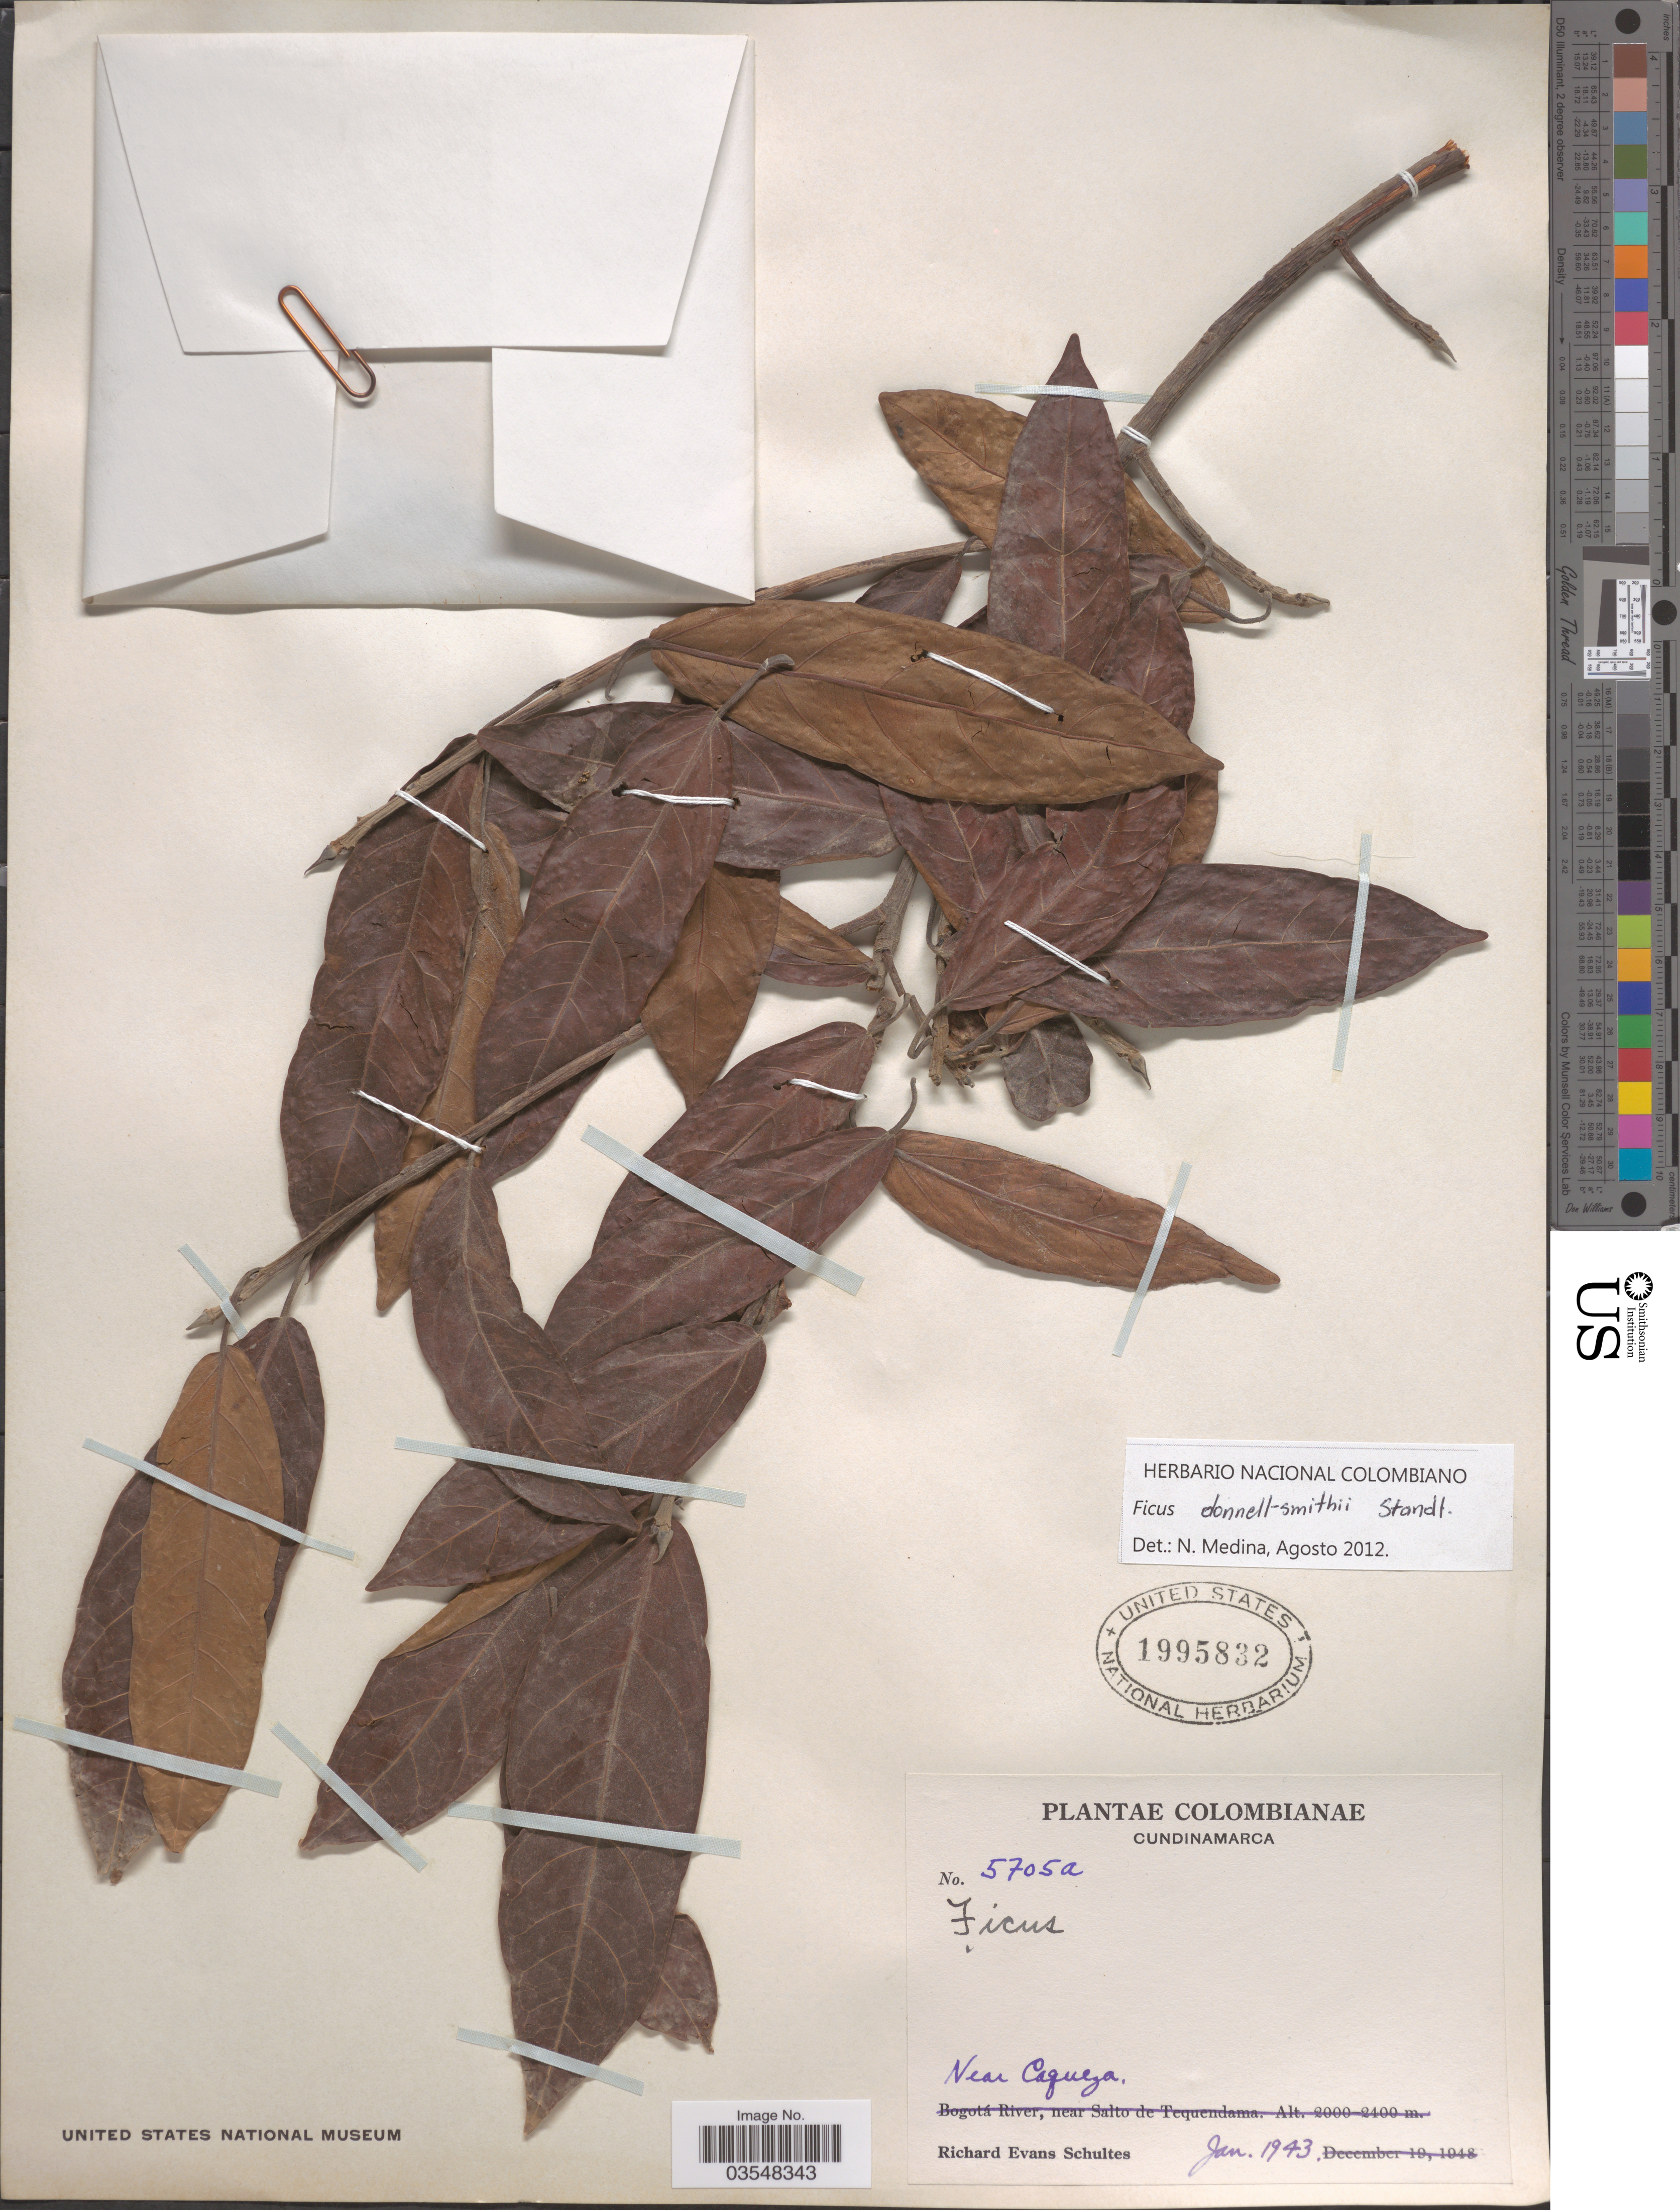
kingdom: Plantae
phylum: Tracheophyta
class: Magnoliopsida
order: Rosales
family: Moraceae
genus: Ficus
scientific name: Ficus donnell-smithii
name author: Standl.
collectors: R. E. Schultes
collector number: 5705a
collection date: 1943-01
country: Colombia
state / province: Cundinamarca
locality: Near Cayuga.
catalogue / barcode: US 1995832